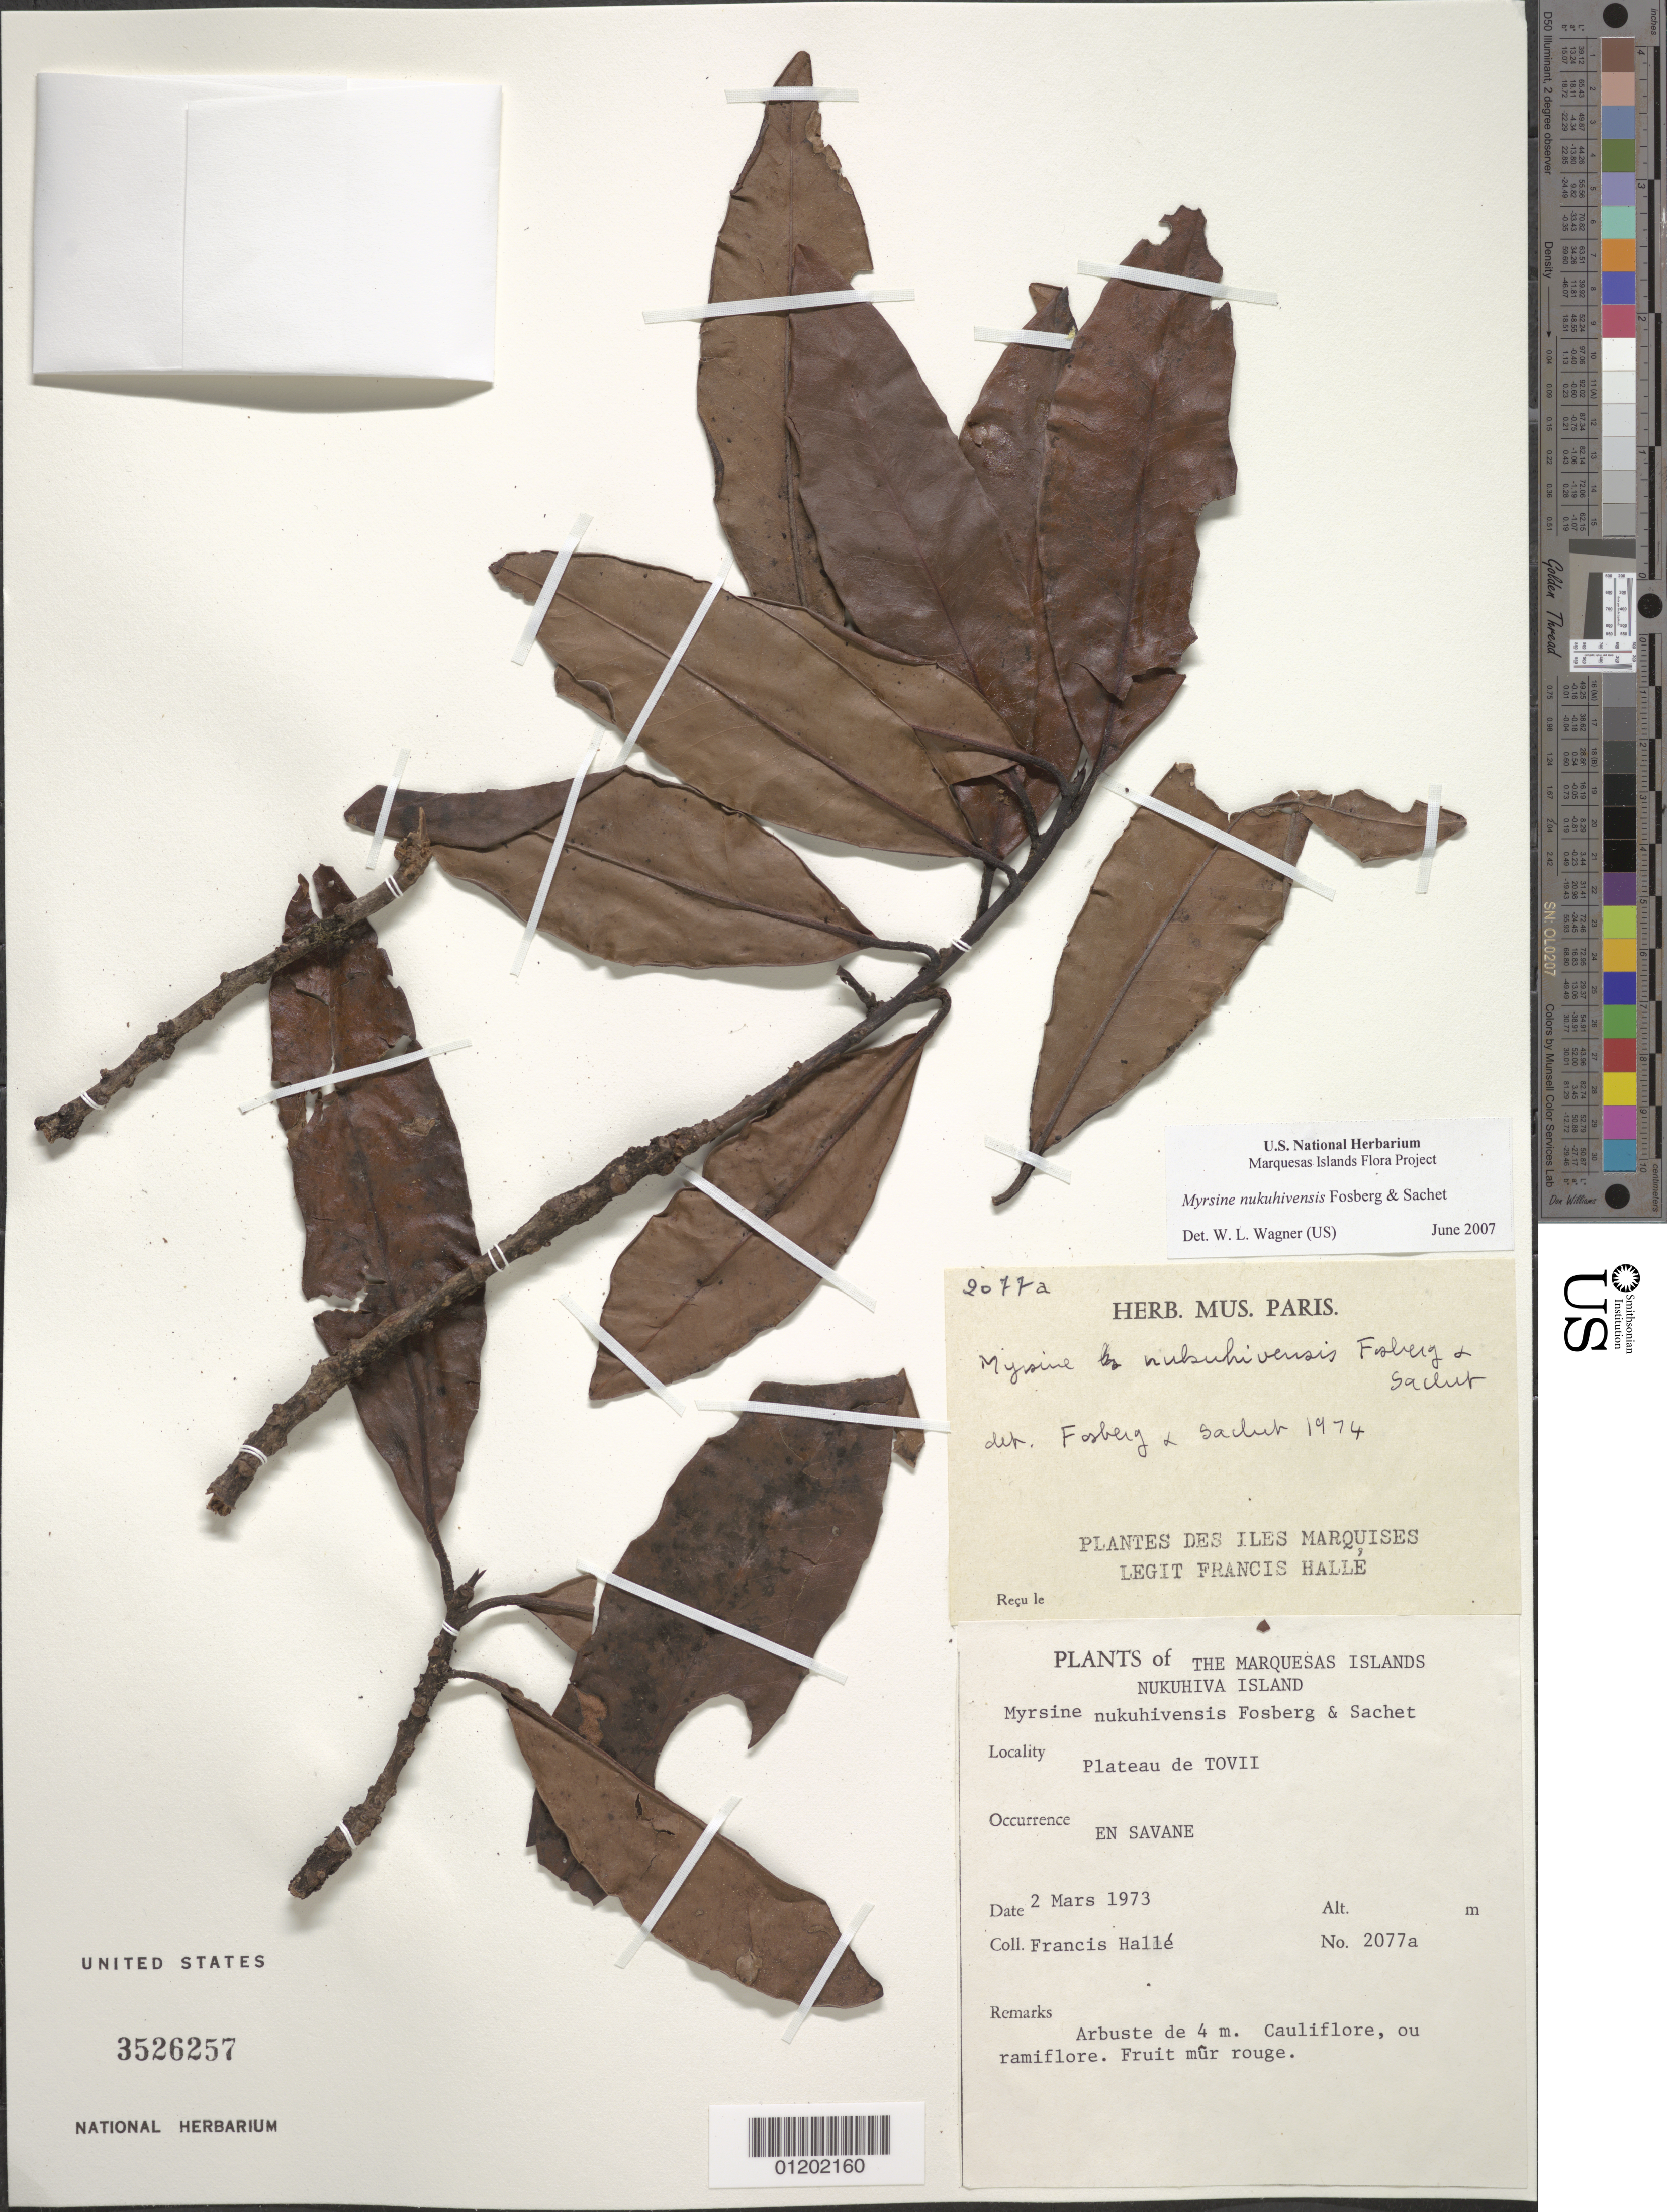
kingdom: Plantae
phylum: Tracheophyta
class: Magnoliopsida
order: Ericales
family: Primulaceae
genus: Myrsine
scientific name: Myrsine nukuhivensis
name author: Fosberg & Sachet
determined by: Wagner, W. L., (BOT), Smithsonian Institution - National Museum of Natural History (UNITED STATES)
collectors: F. Hallé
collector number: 2077a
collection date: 1973-03-02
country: French Polynesia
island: Nuku Hiva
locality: Plateau de Toovii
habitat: En savane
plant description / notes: Leaves atypically small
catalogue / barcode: US 3526257